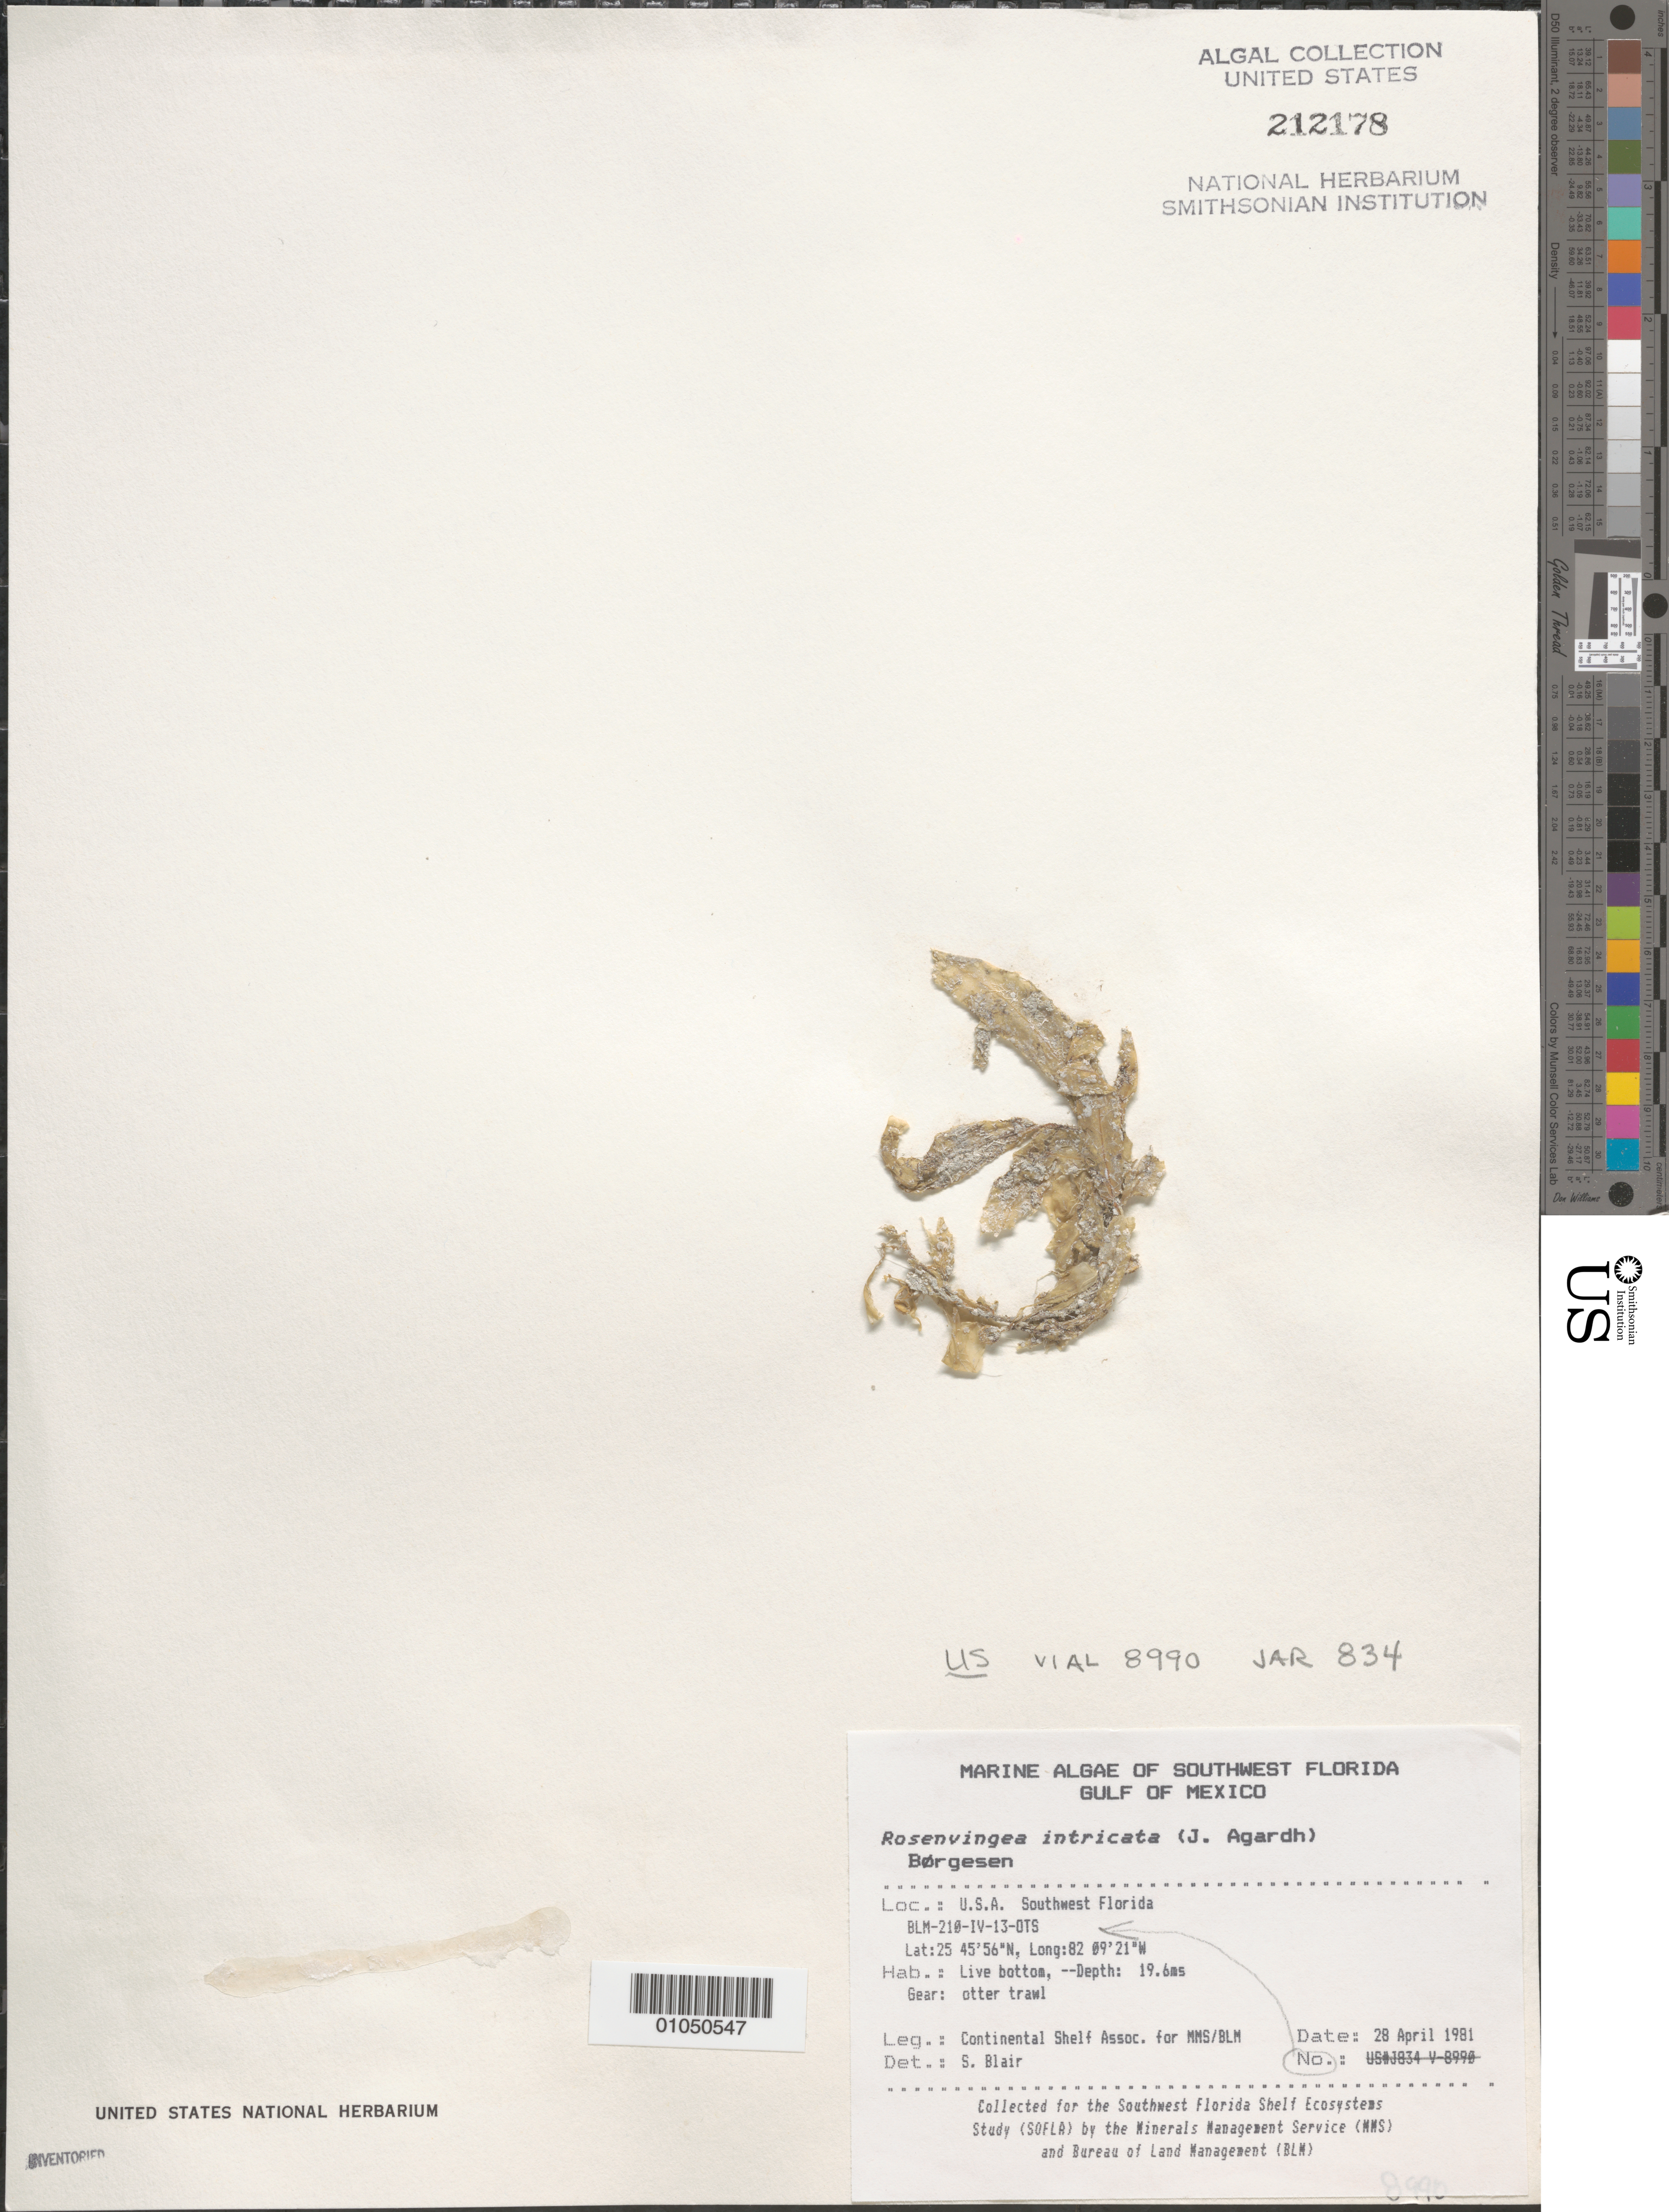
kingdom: Chromista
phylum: Ochrophyta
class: Phaeophyceae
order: Scytosiphonales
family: Scytosiphonaceae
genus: Rosenvingea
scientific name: Rosenvingea endiviifolia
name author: (Martius) M.J. Wynne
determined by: Algae name updating Project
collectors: Continental Shelf Associates for the MMS/BLM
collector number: BLM-210-IV-13-OTS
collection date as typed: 28 Apr 1981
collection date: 1981-04-28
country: United States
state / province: Florida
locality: Gulf of Mexico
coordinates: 25 45'56"N, 82 09'21"W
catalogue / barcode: US 212178